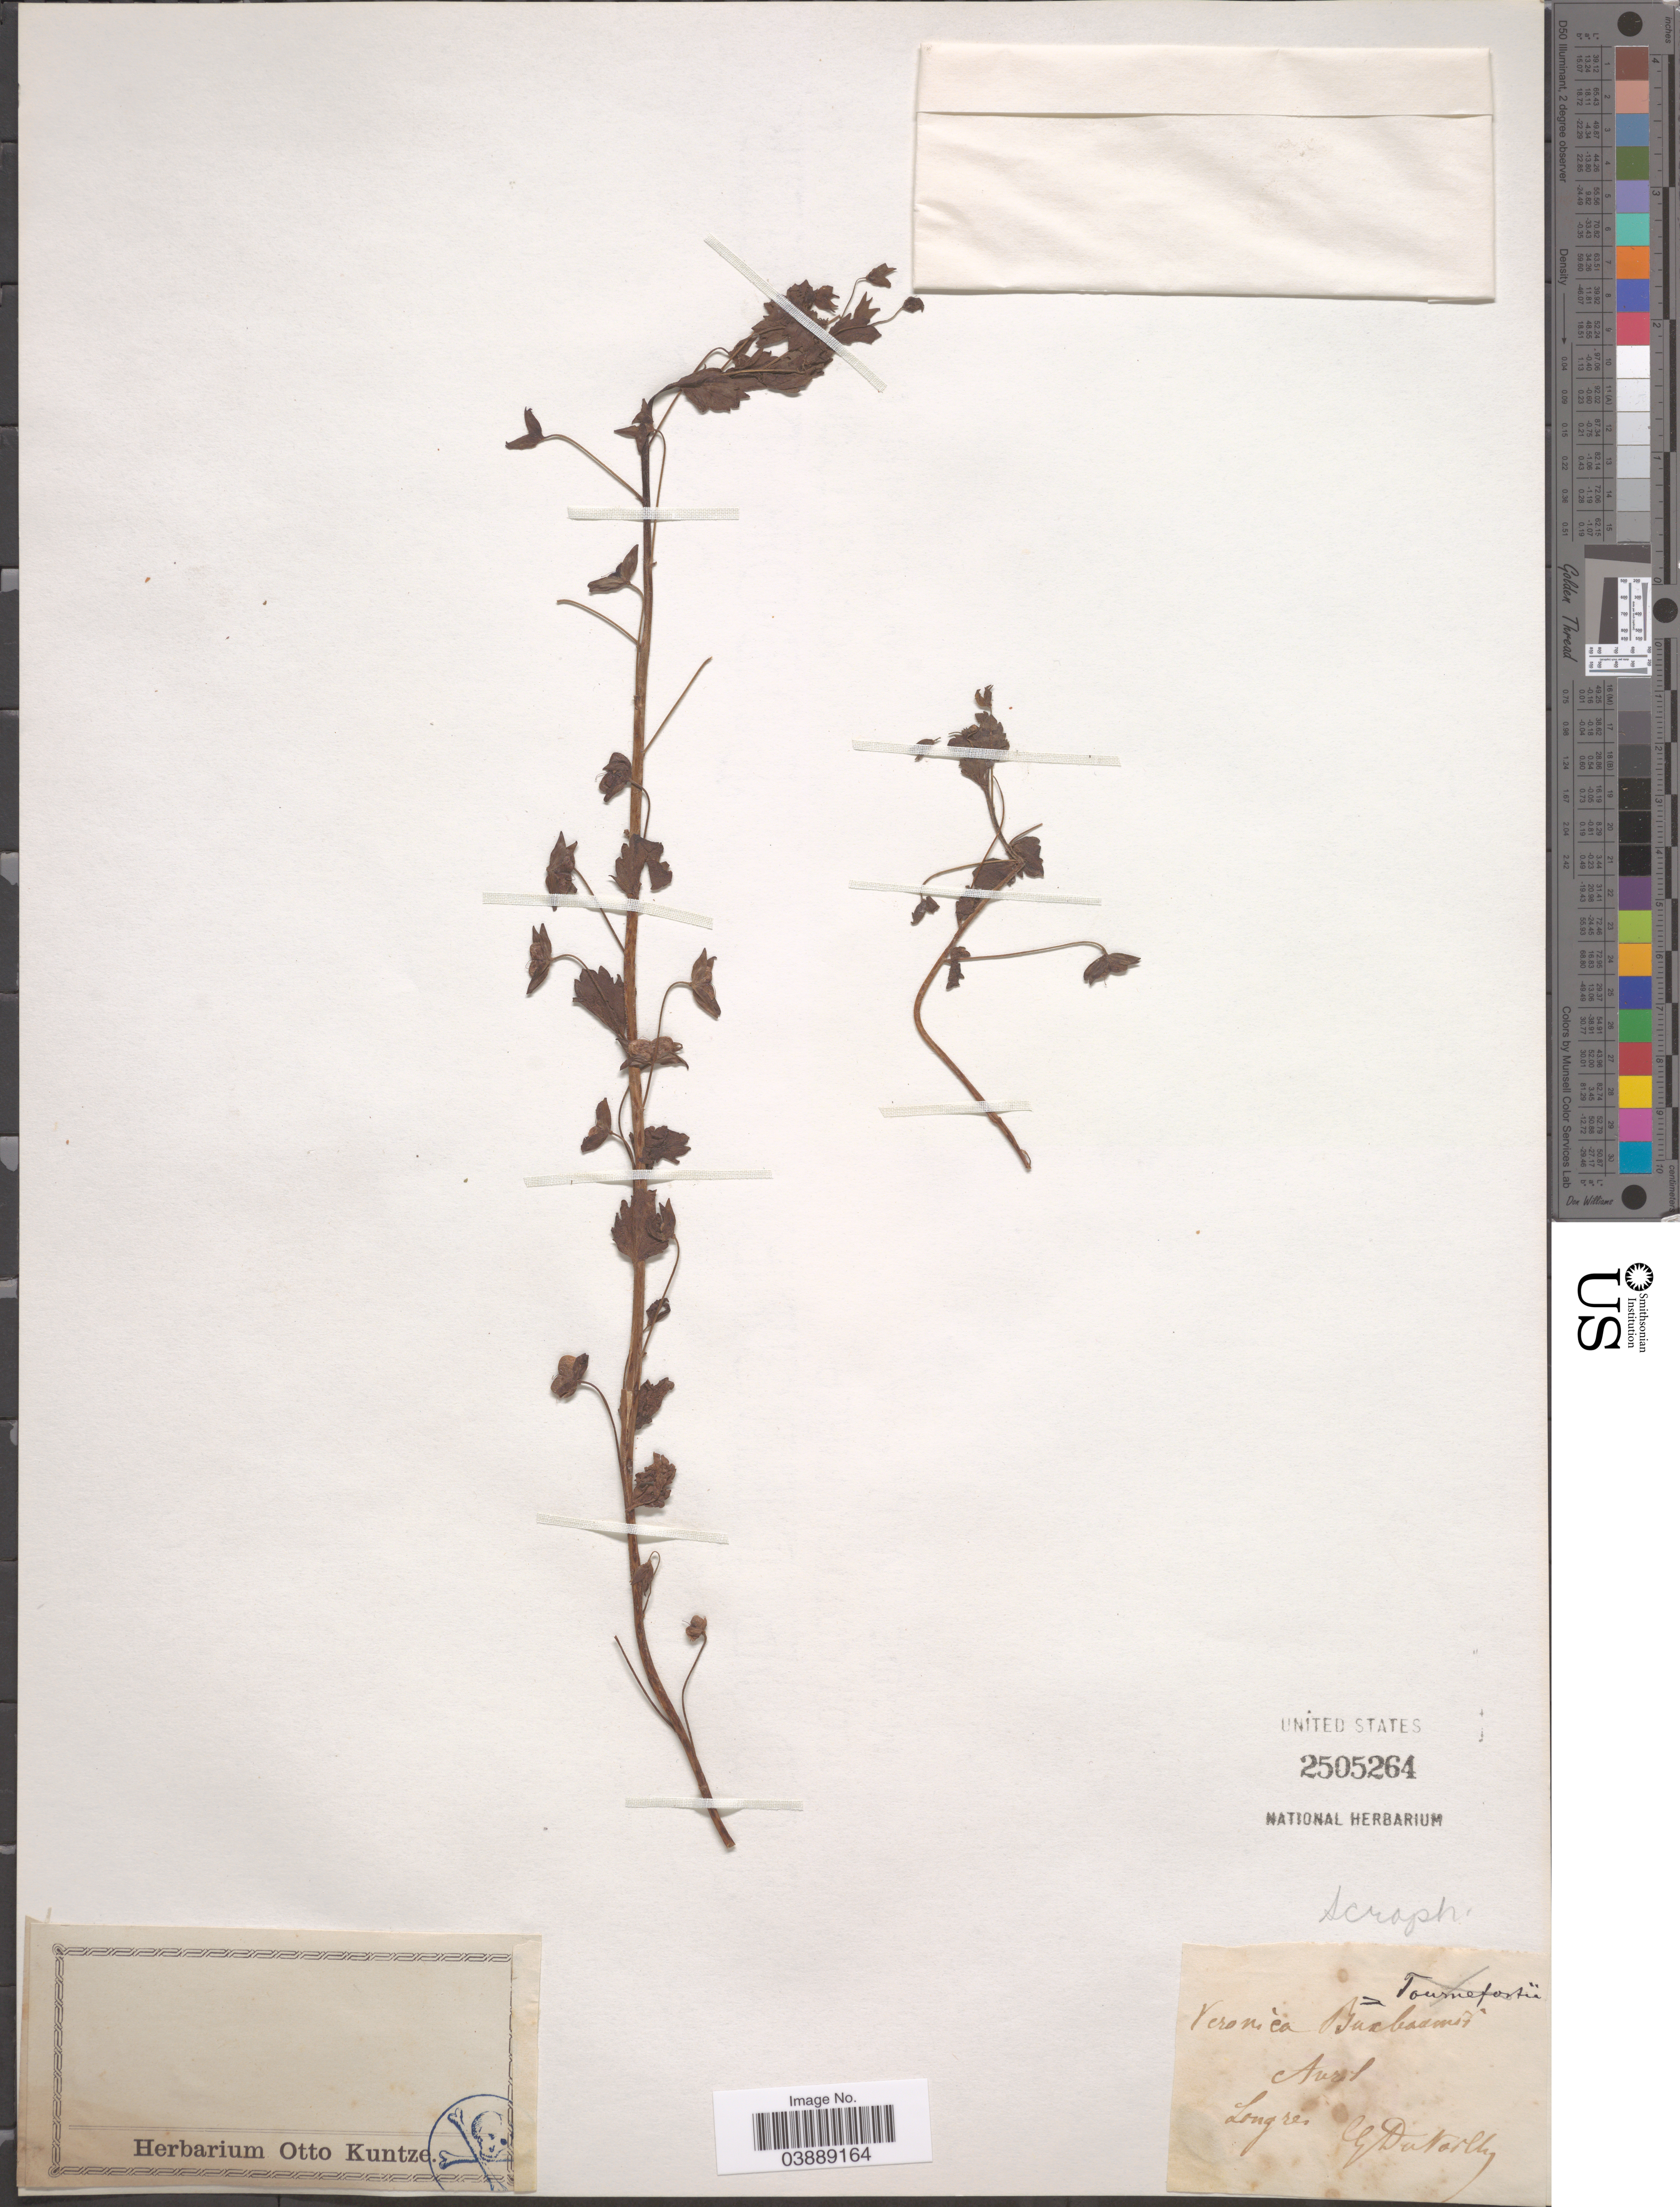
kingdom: Plantae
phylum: Tracheophyta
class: Magnoliopsida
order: Lamiales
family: Plantaginaceae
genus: Veronica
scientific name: Veronica buxbaumii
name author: Ten.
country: France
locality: Lougres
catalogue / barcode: US 2505264